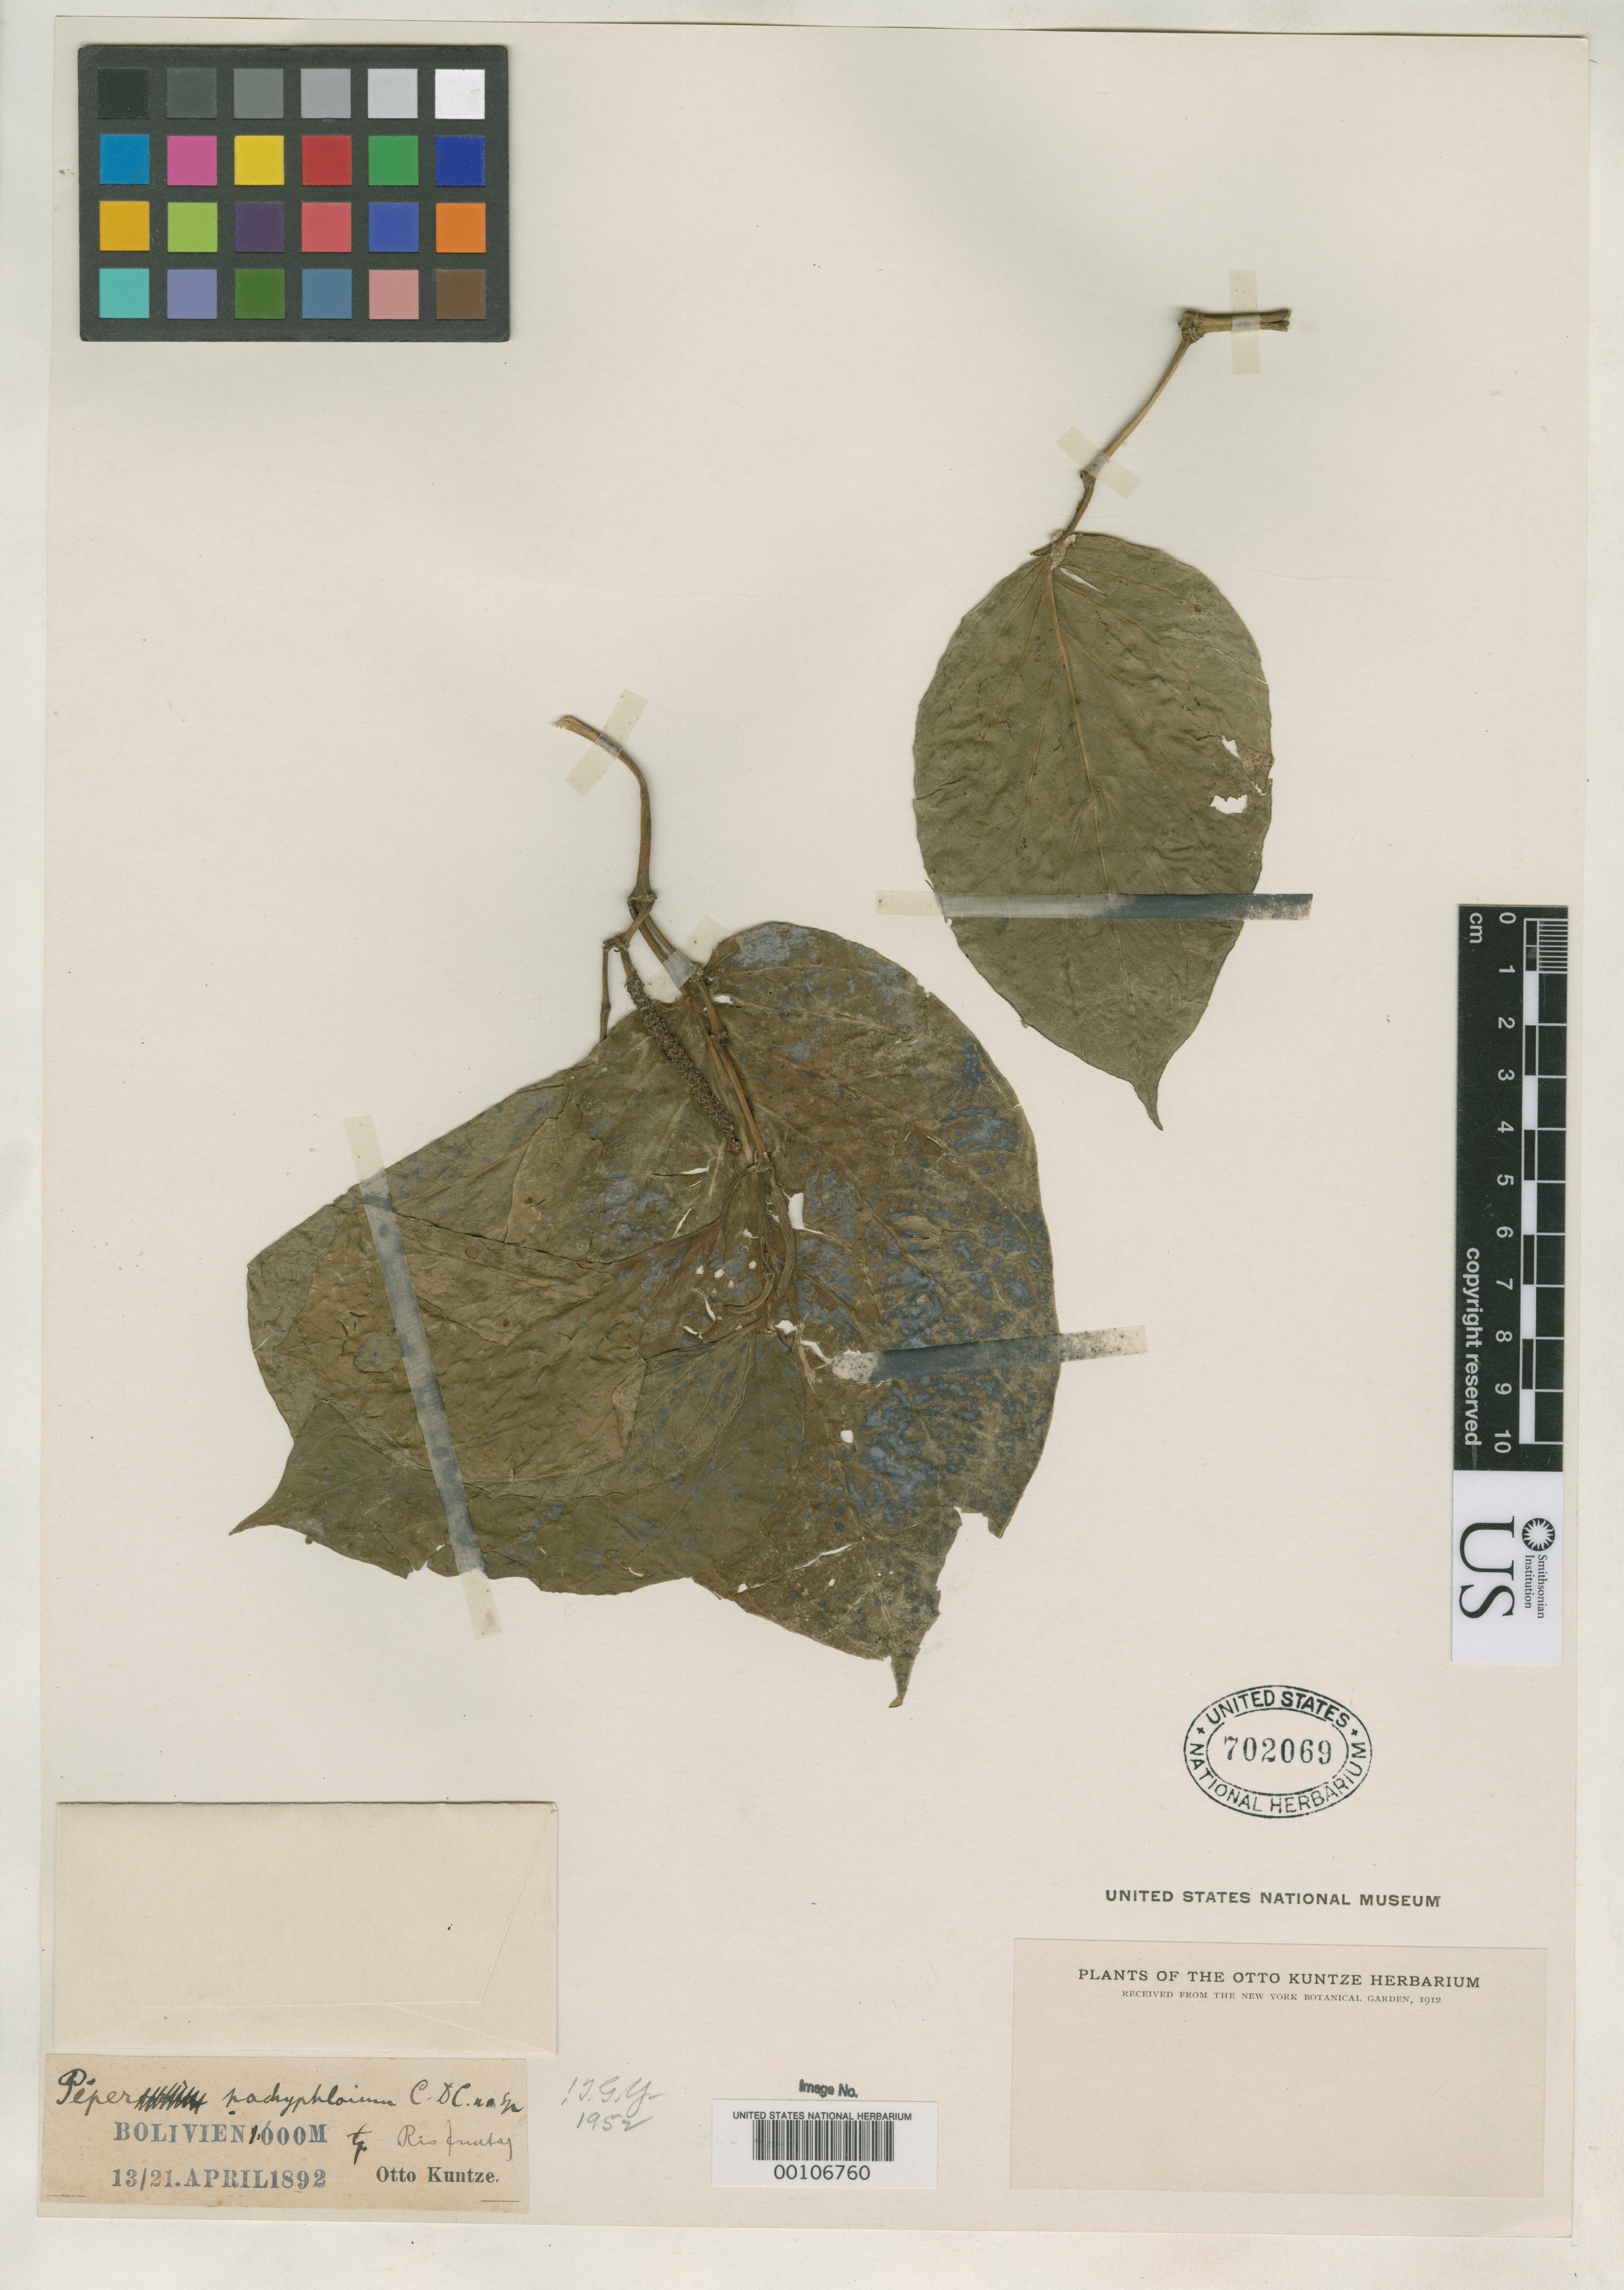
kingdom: Plantae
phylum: Tracheophyta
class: Magnoliopsida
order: Piperales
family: Piperaceae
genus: Piper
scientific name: Piper pachyphloium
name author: C. DC. in Kuntze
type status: Isotype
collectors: C.E.O. Kuntze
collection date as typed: Apr 1892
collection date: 1892-04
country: Bolivia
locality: Rio Juntas.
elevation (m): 1000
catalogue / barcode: US 702069